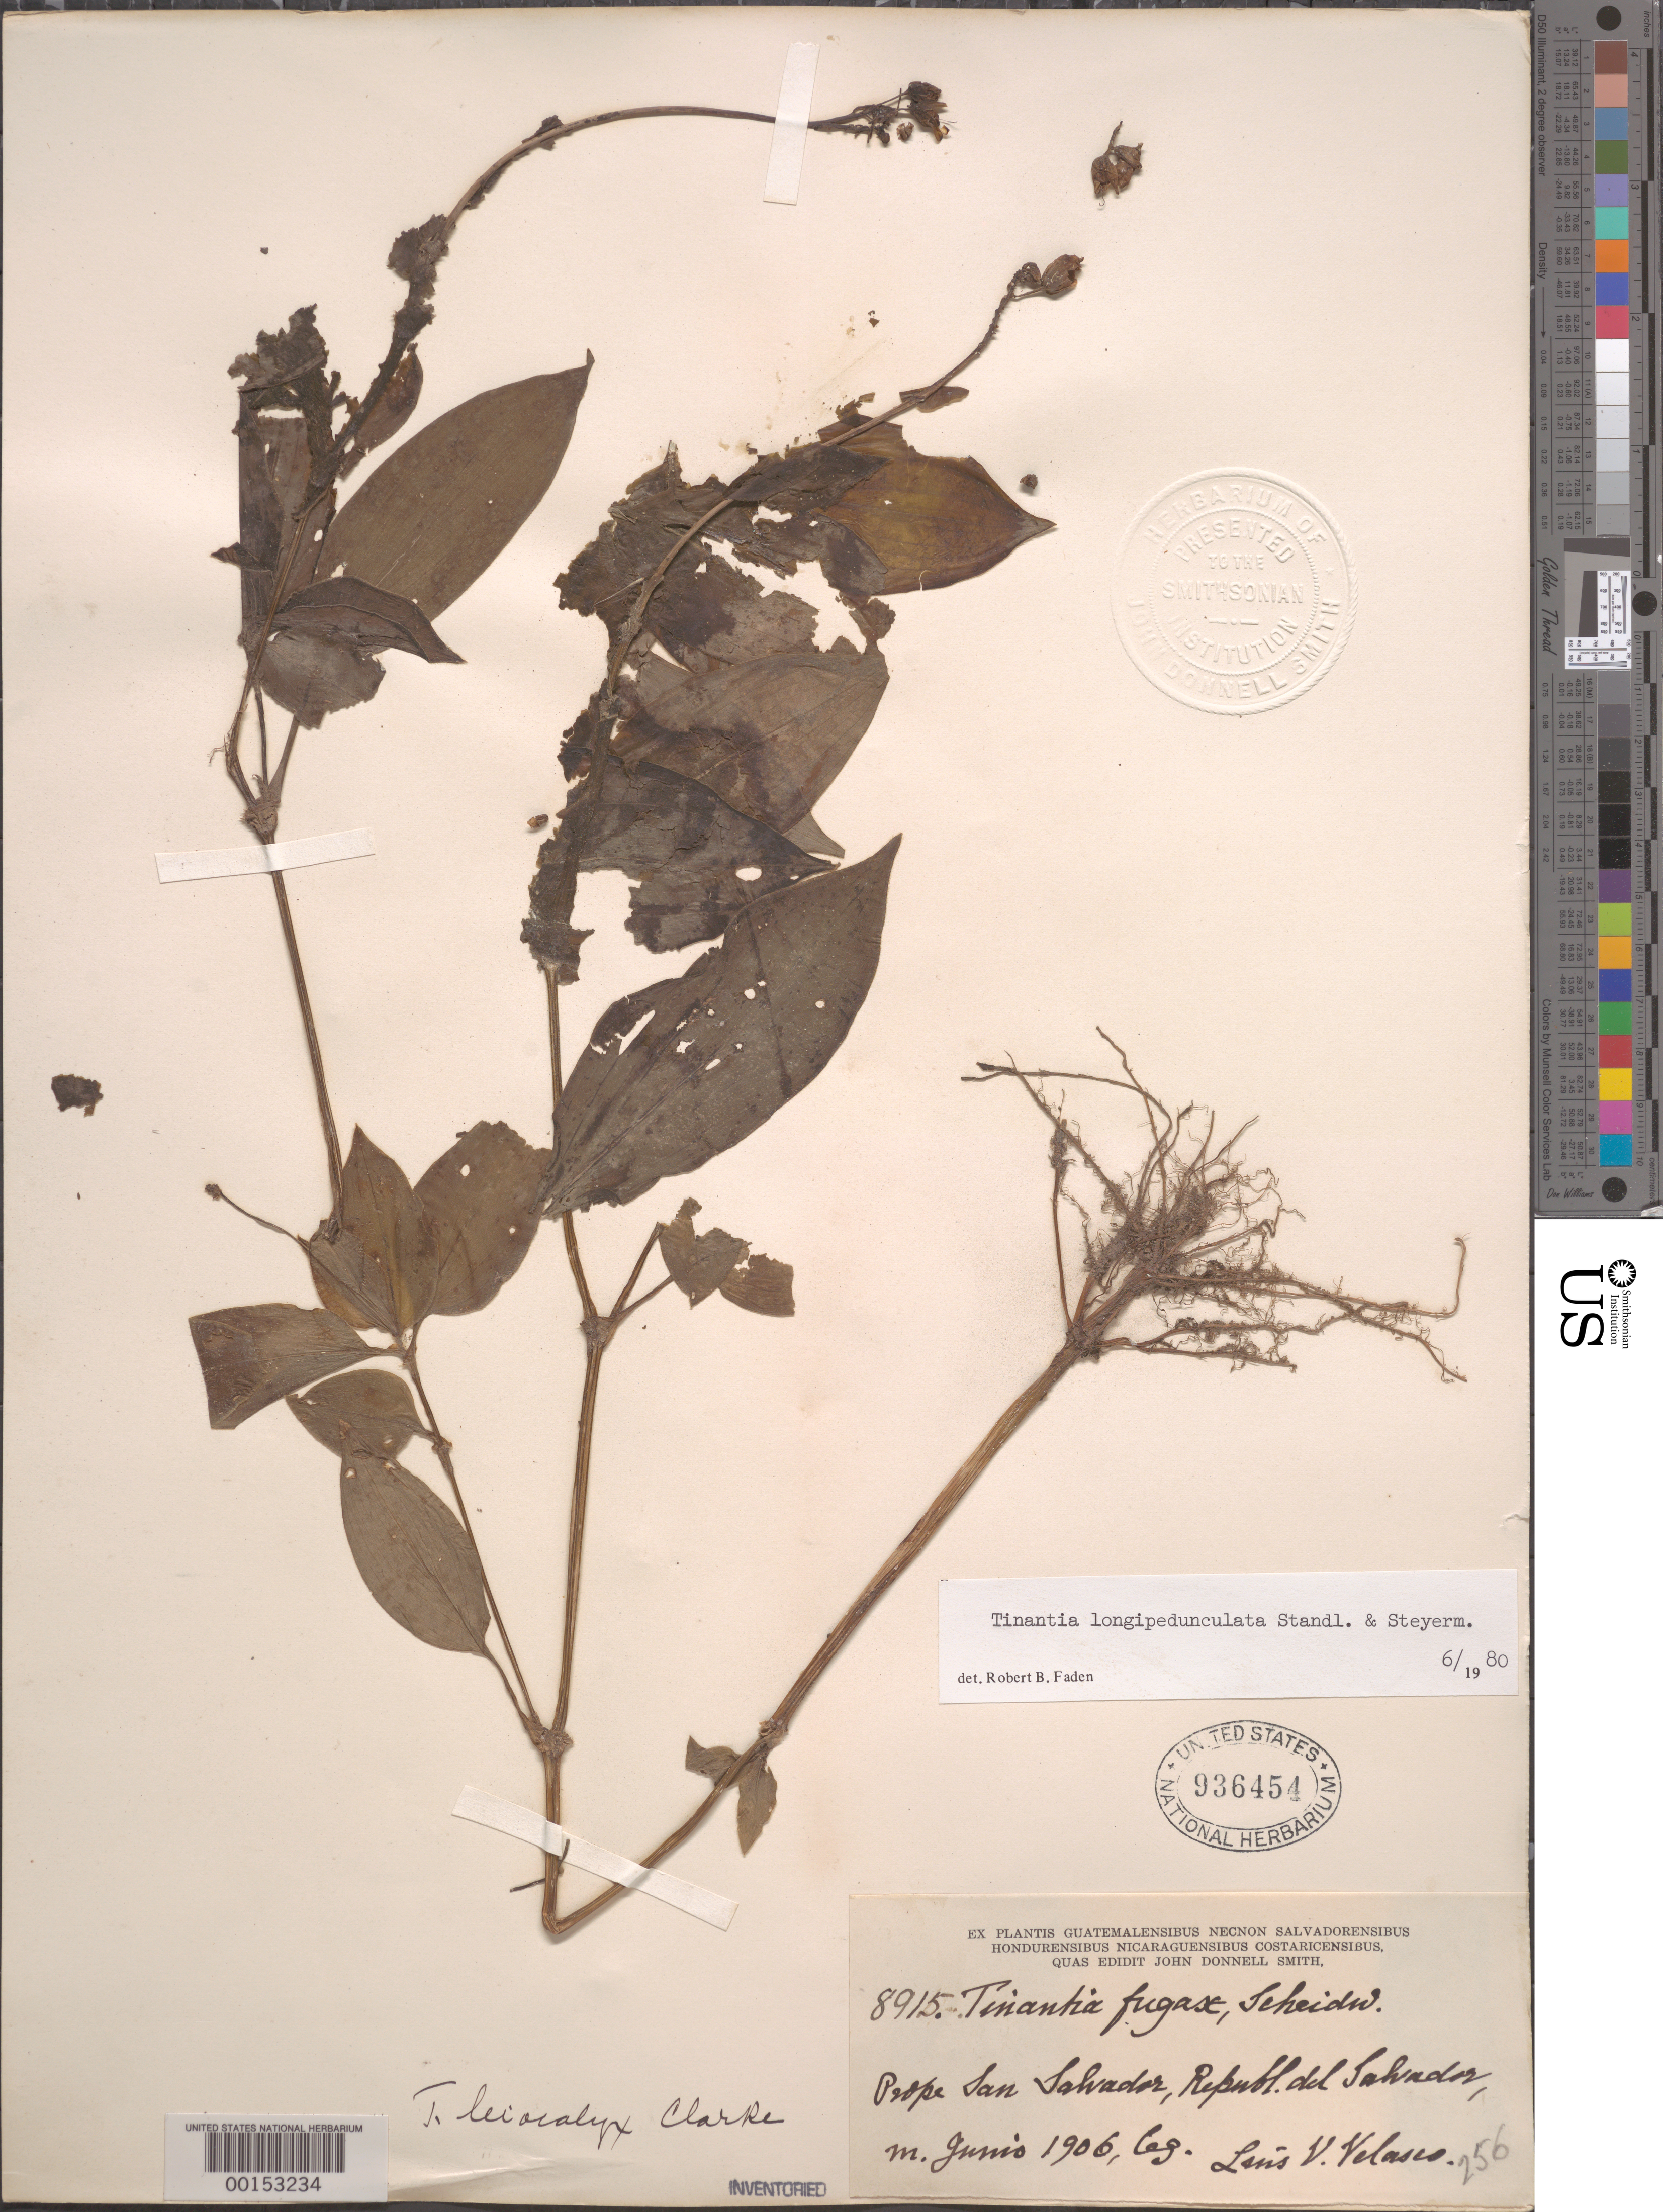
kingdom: Plantae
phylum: Tracheophyta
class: Liliopsida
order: Commelinales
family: Commelinaceae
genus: Tinantia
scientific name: Tinantia longipedunculata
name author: Standl. & Steyerm.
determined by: Faden, Robert B., (US), Smithsonian Institution - National Museum of Natural History (UNITED STATES)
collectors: L. Velasco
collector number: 8915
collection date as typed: Jun 1900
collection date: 1900-06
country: El Salvador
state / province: San Salvador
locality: Salvador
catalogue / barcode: US 936454